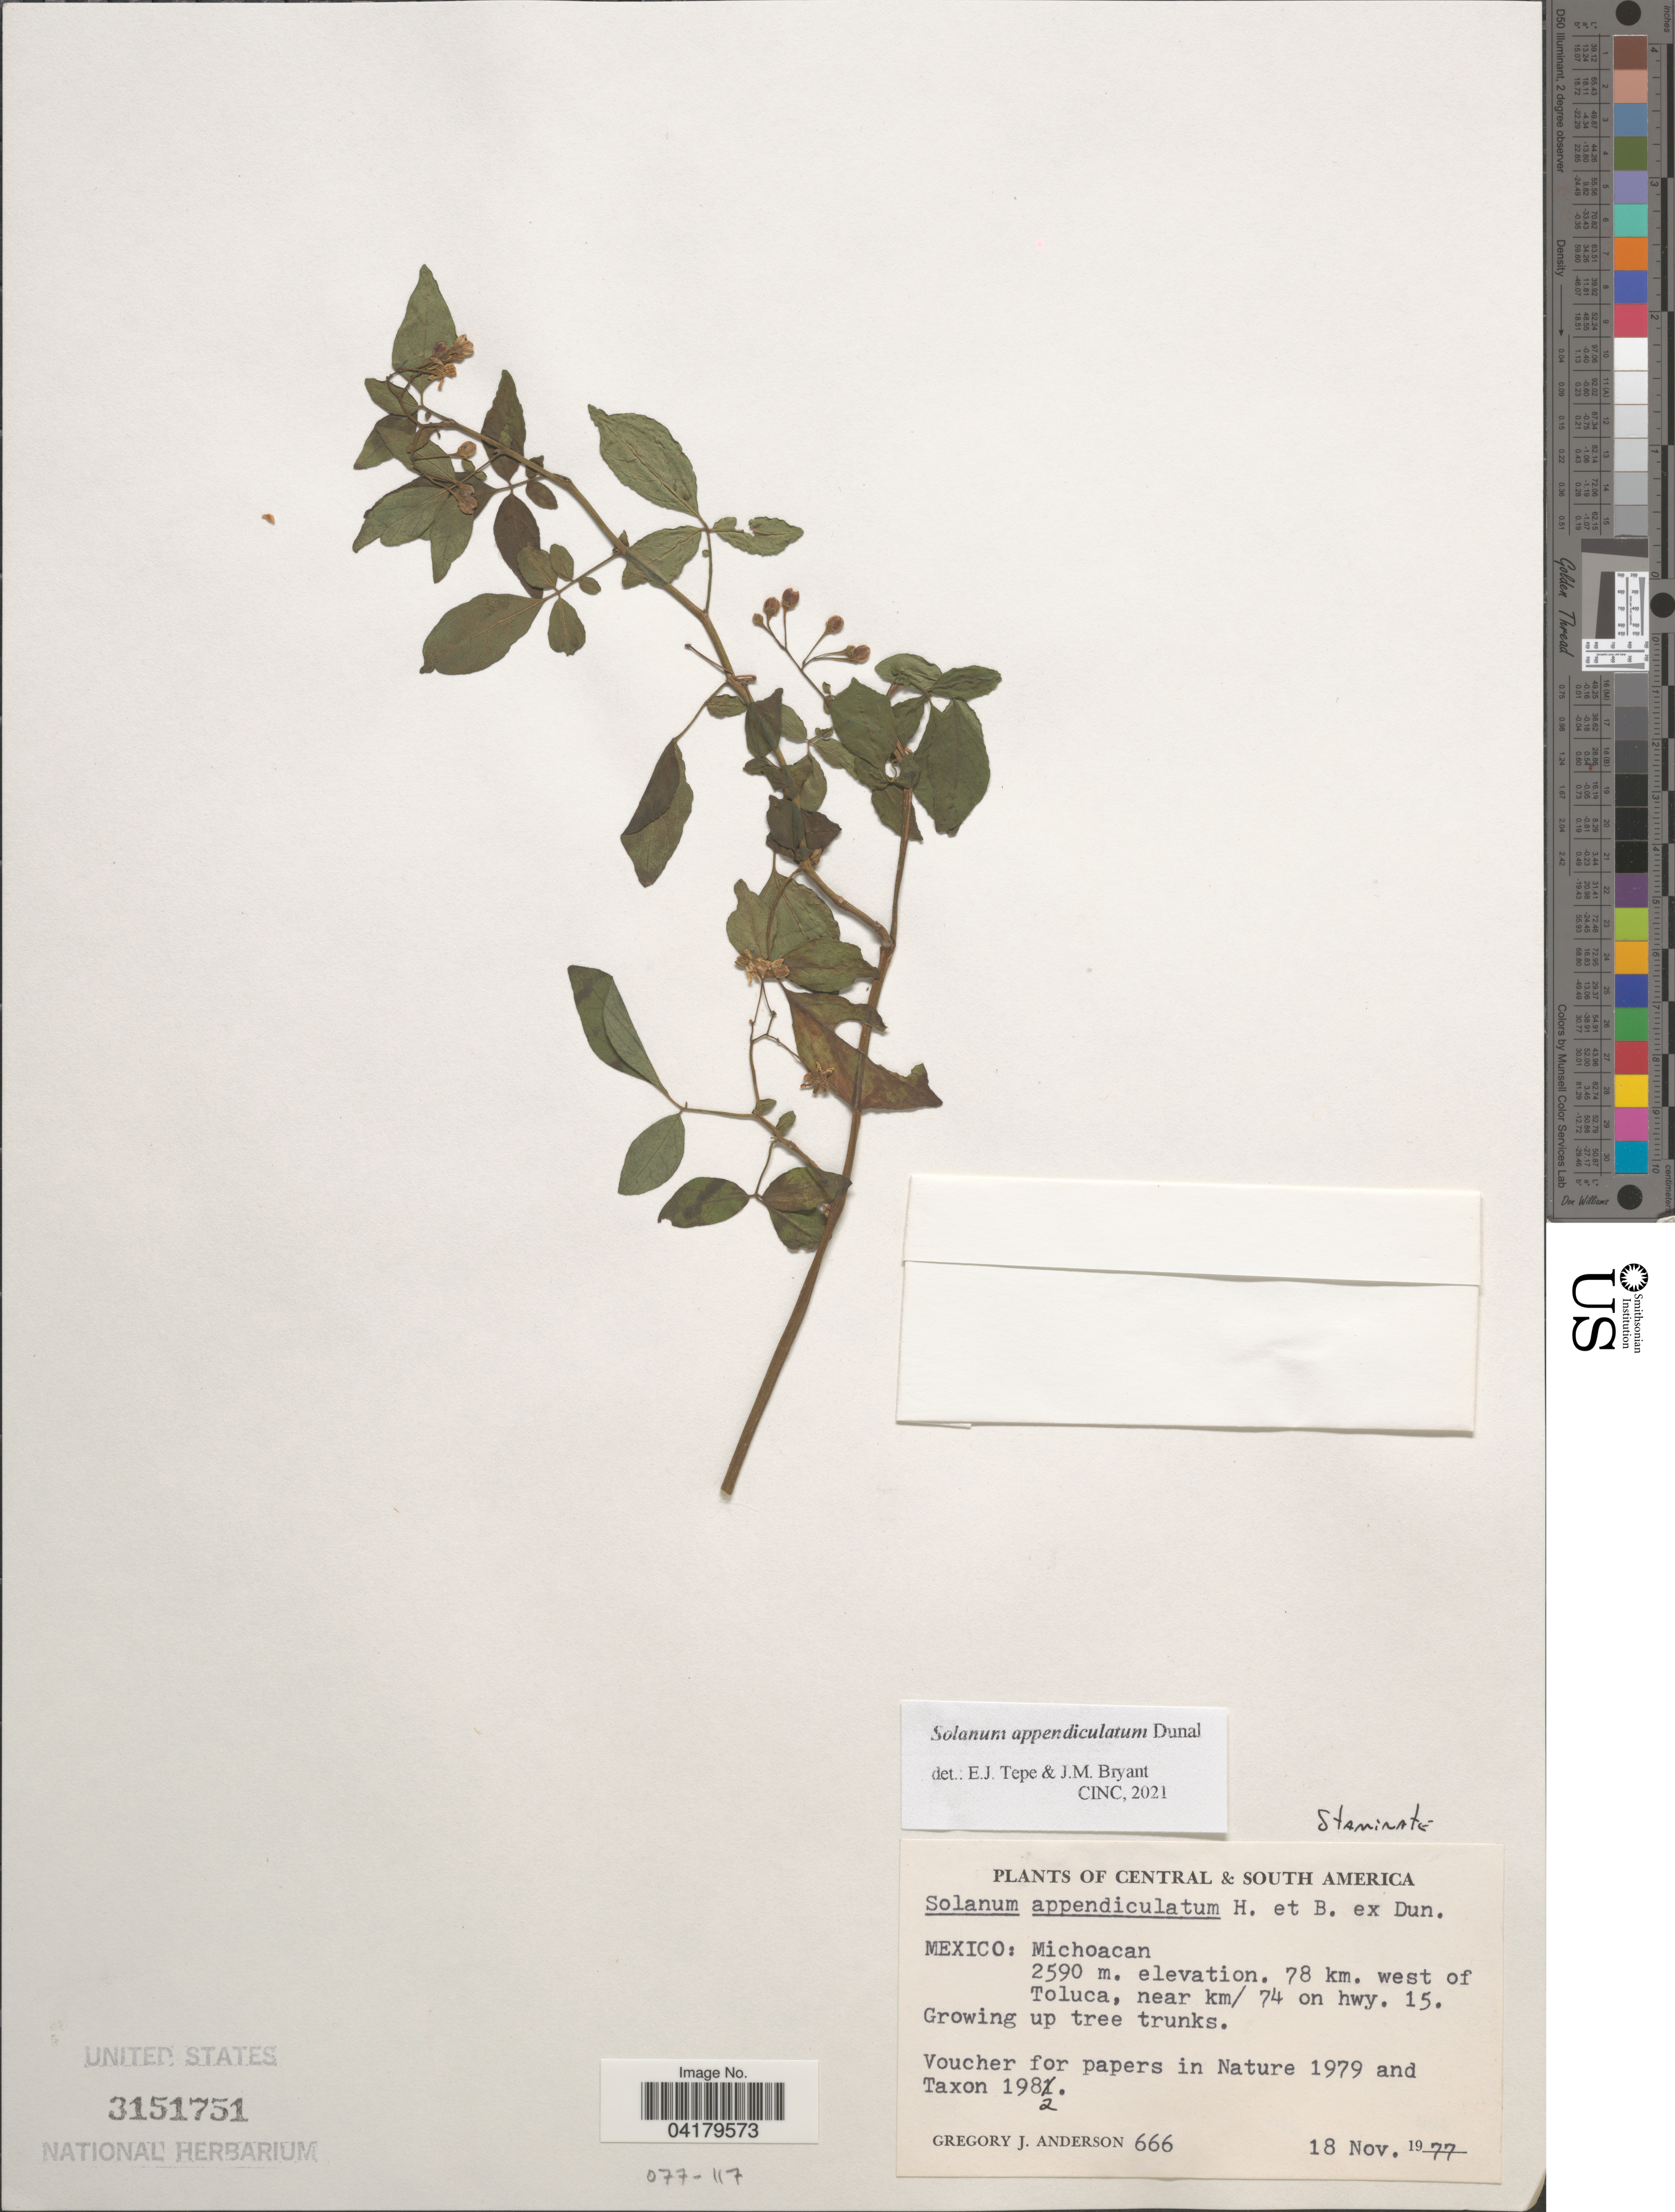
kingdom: Plantae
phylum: Tracheophyta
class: Magnoliopsida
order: Solanales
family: Solanaceae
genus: Solanum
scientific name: Solanum appendiculatum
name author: Humb. & Bonpl. ex Dunal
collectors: G. J. Anderson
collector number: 666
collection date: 1977-11-18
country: Mexico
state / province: Michoacán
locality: Central & South America. 78 km. west of Toluca, near km/ 74 on hwy. 15.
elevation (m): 2590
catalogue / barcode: US 3151751